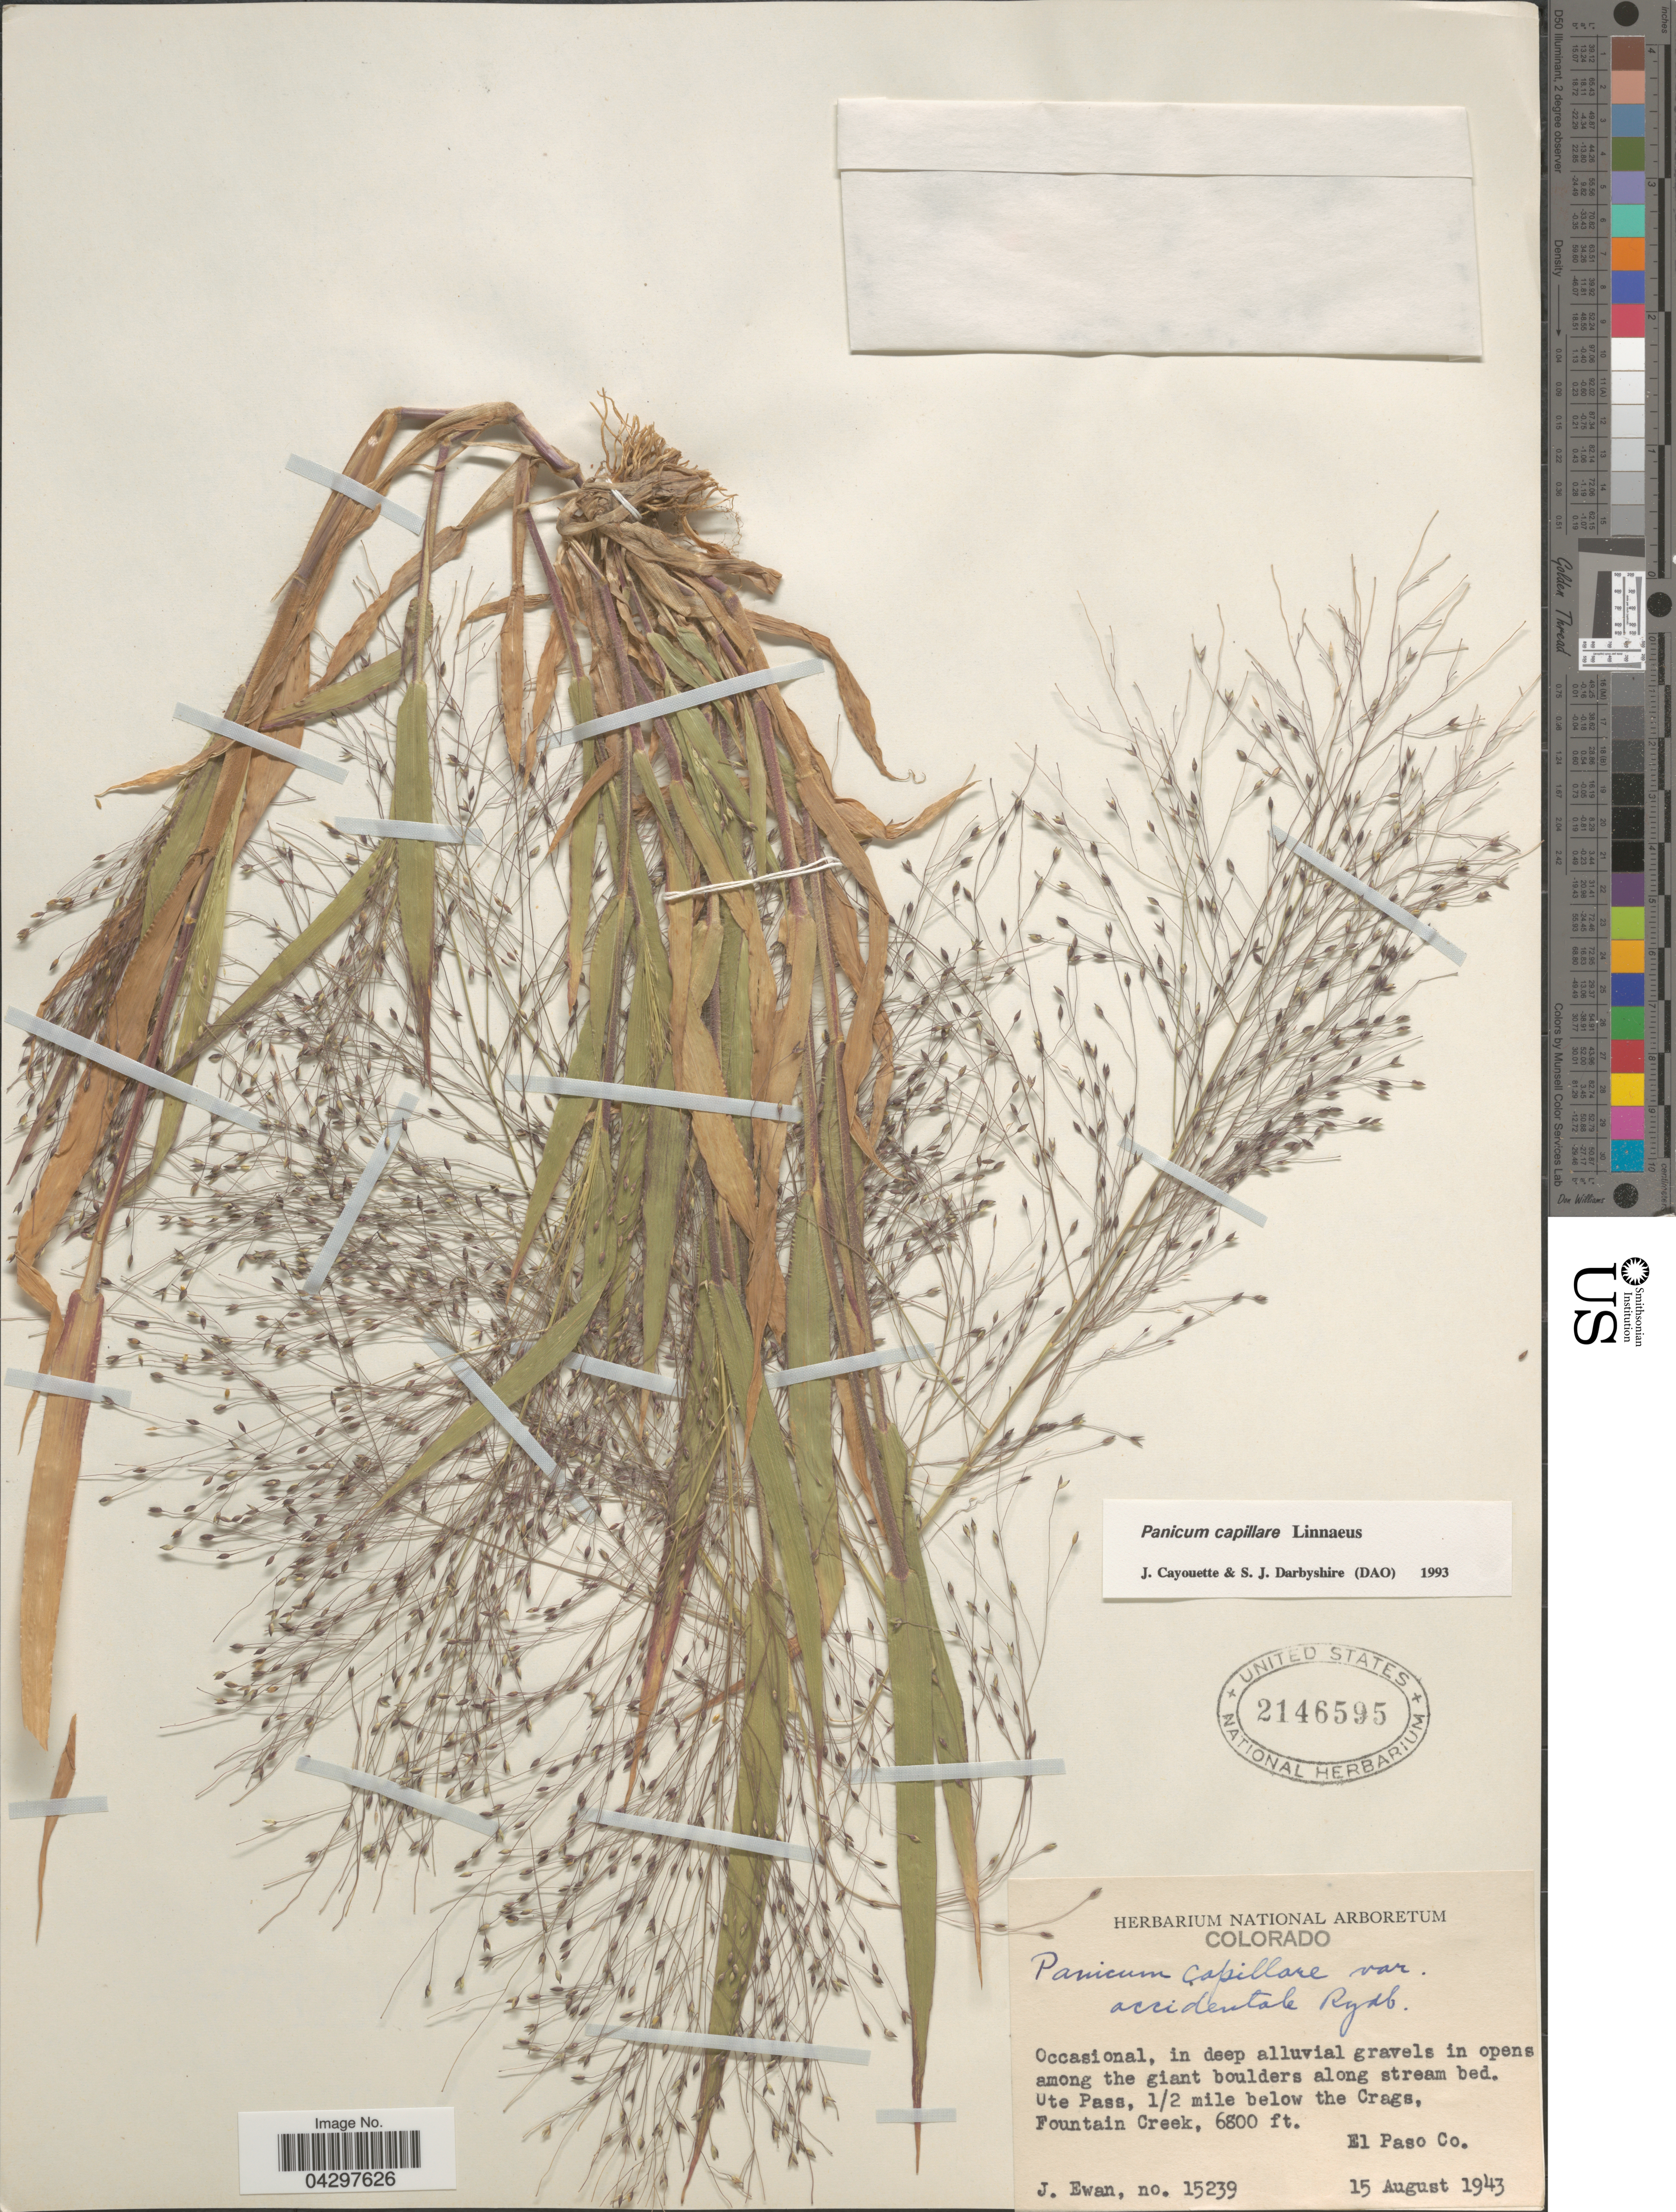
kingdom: Plantae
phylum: Tracheophyta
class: Liliopsida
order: Poales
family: Poaceae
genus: Panicum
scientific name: Panicum capillare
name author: L.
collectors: J. A. Ewan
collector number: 15239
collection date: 1943-08-15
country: United States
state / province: Colorado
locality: Ute Pass, 1/2 mile below the Crags, Fountain Creek.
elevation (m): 2073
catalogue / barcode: US 2146595